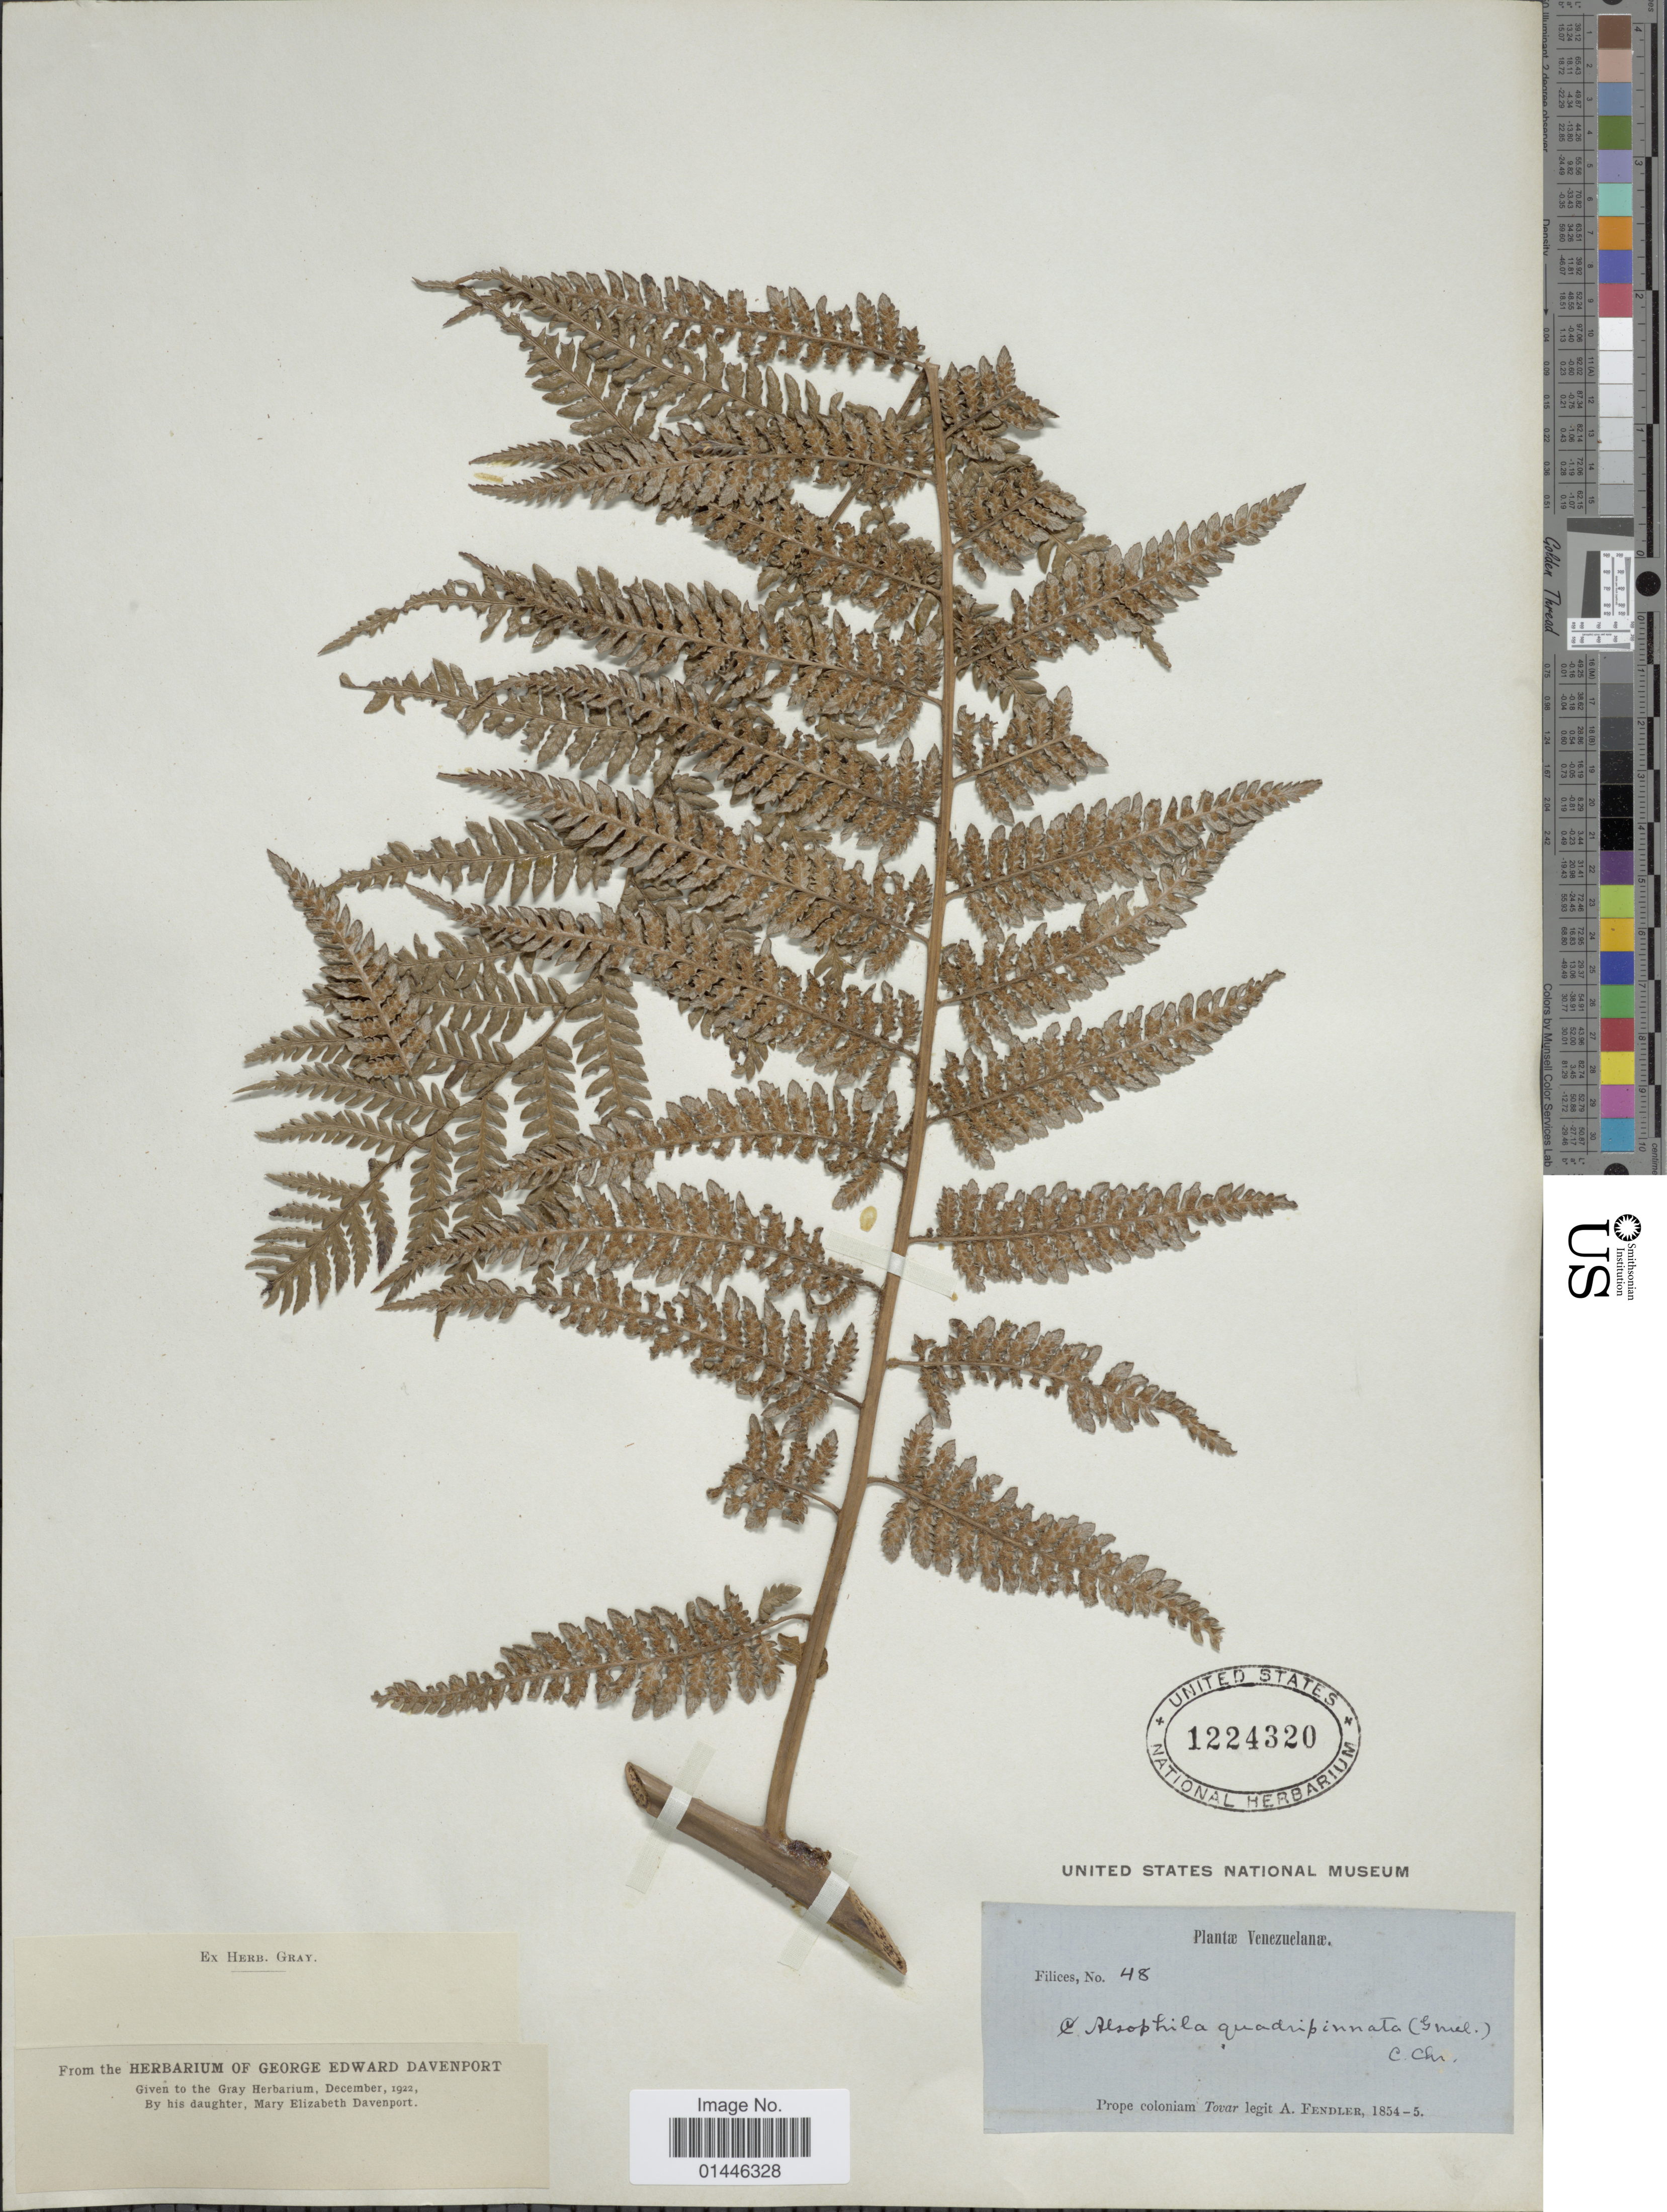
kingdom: Plantae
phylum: Tracheophyta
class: Polypodiopsida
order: Cyatheales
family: Dicksoniaceae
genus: Lophosoria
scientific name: Lophosoria quadripinnata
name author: (J.F. Gmel.) C. Chr.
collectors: A. Fendler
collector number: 48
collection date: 1854/1855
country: Venezuela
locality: Prope Coloniam Tovar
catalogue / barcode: US 1224320